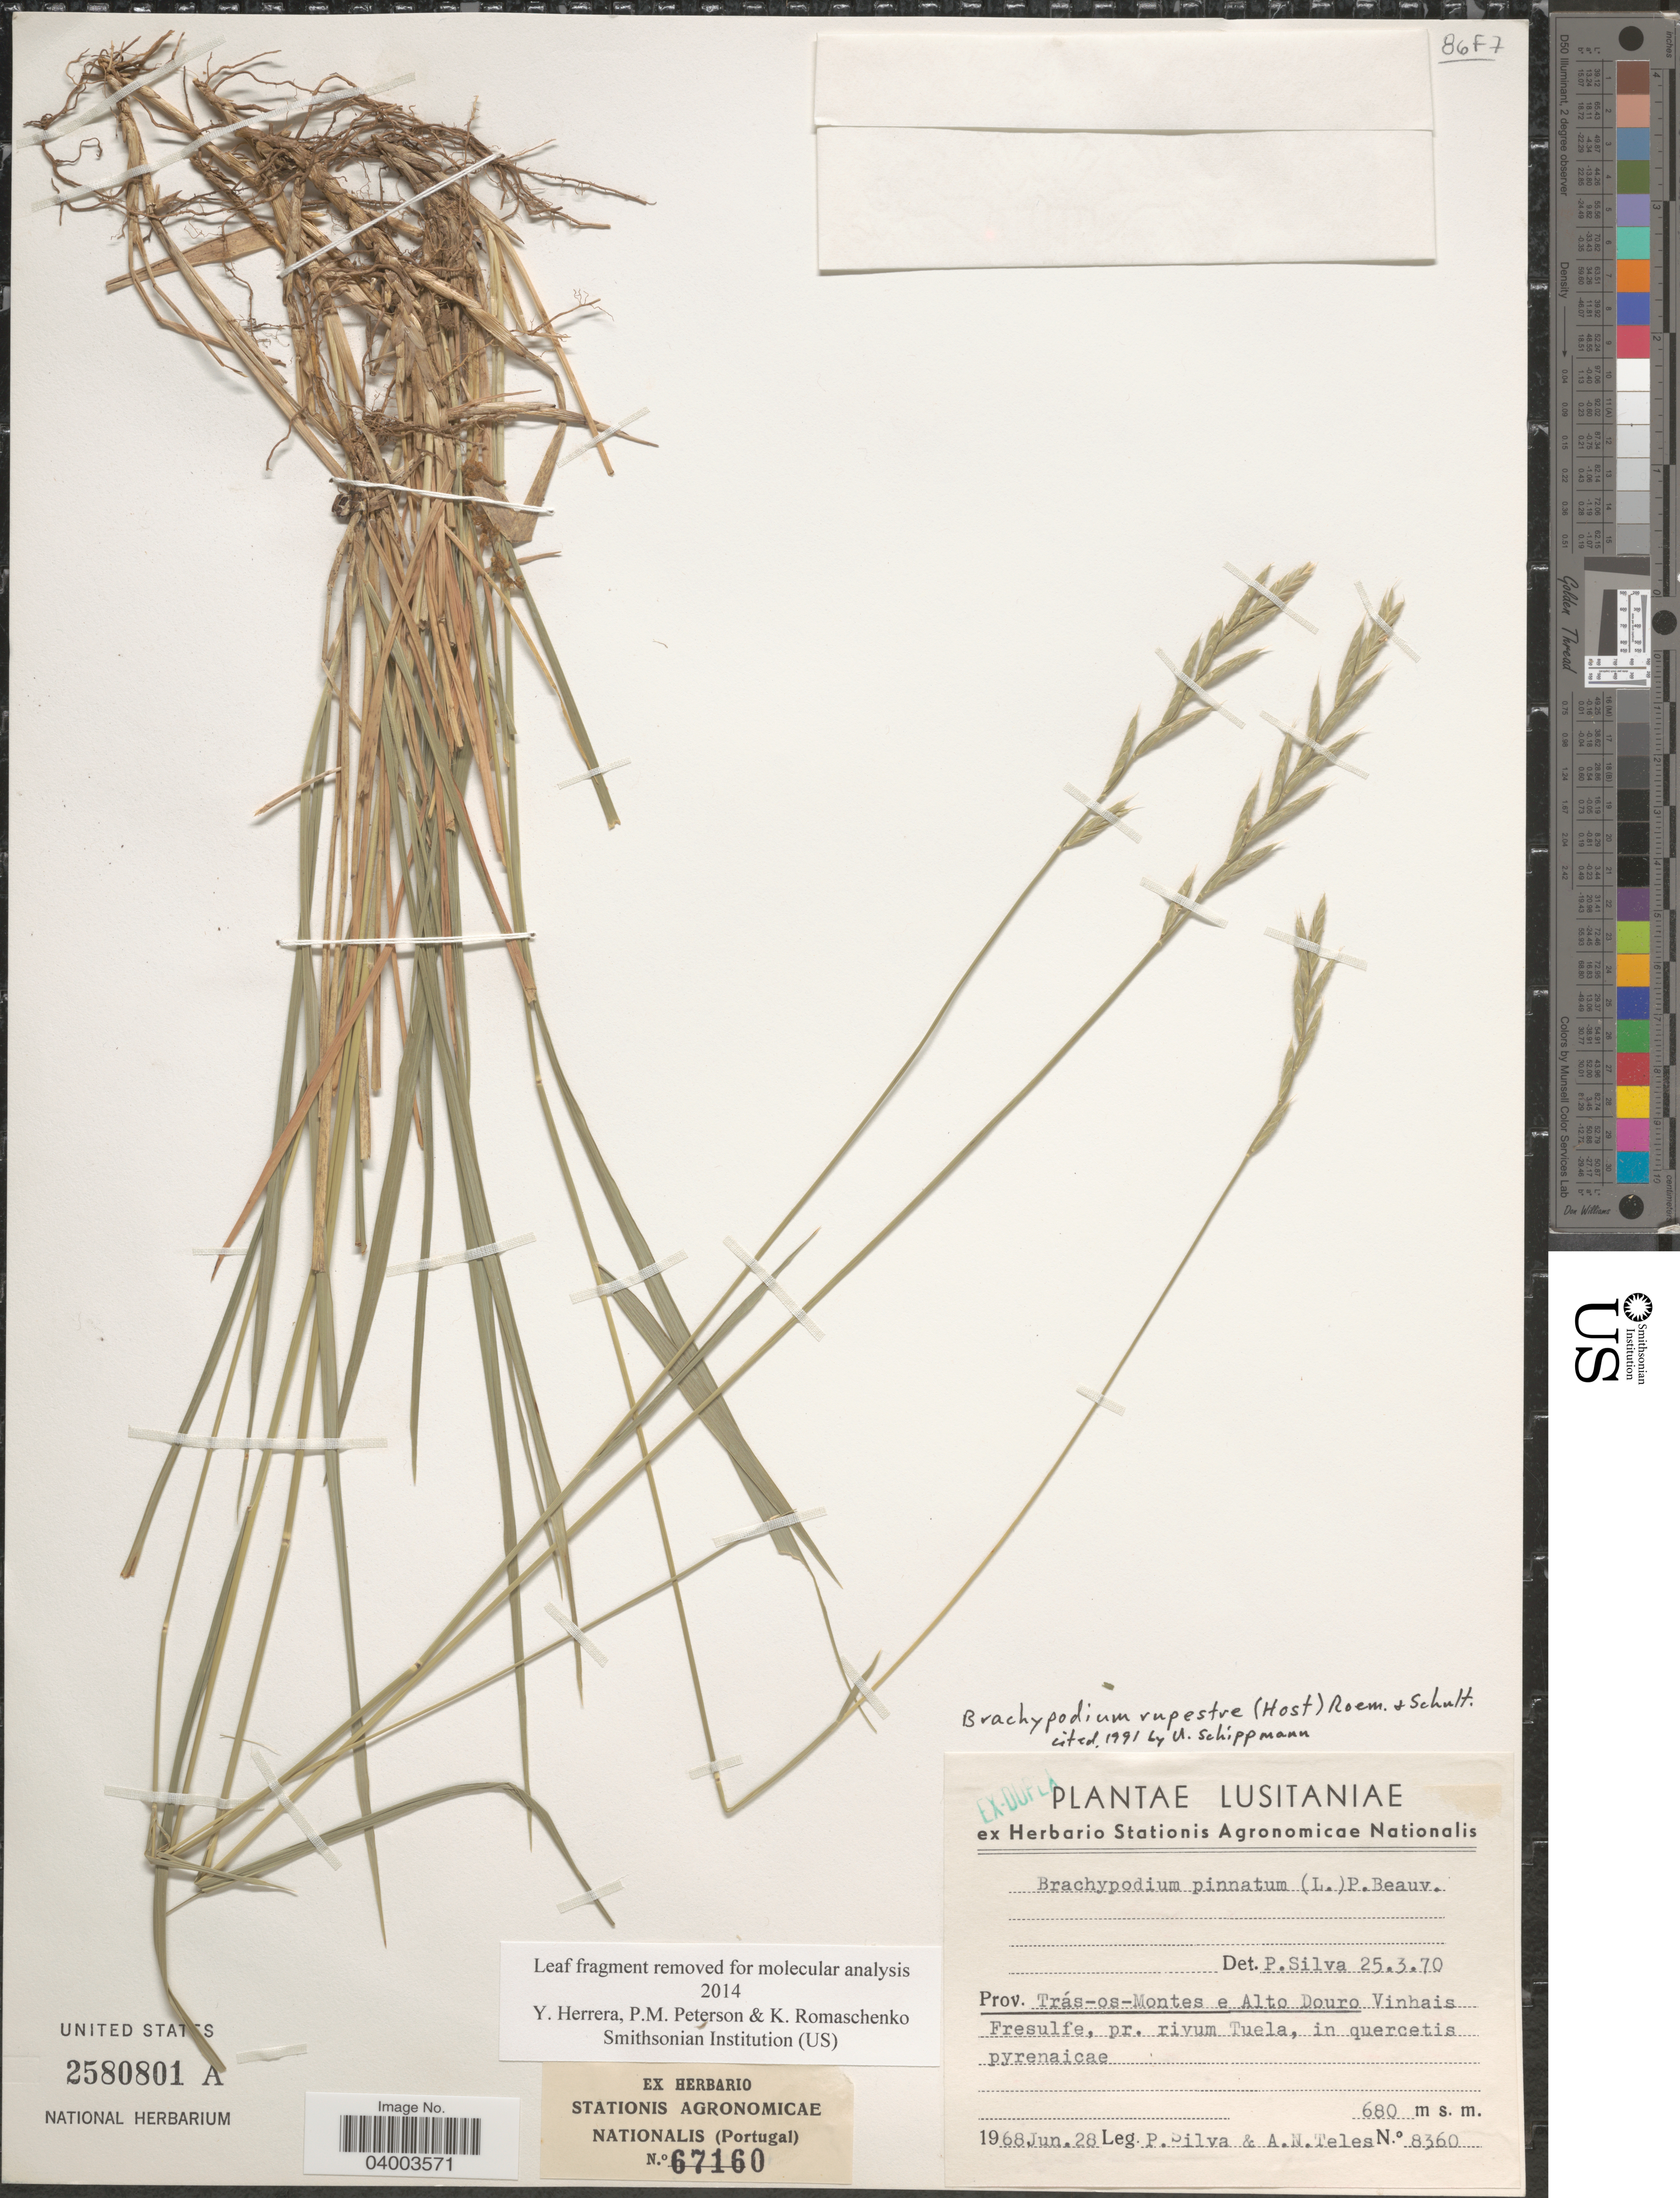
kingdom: Plantae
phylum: Tracheophyta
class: Liliopsida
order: Poales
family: Poaceae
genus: Brachypodium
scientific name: Brachypodium rupestre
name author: (Host) Roem. & Schult.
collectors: P. Silva & A. Teles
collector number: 8360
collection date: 1968-06-28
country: Portugal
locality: Lusitaniae. Prov. Trás-os-Montes e Alto Douro Vinhais Fresulfe, pr. rivum Tuela, in quercetis pyrenaicae.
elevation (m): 680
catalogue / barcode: US 2580801A